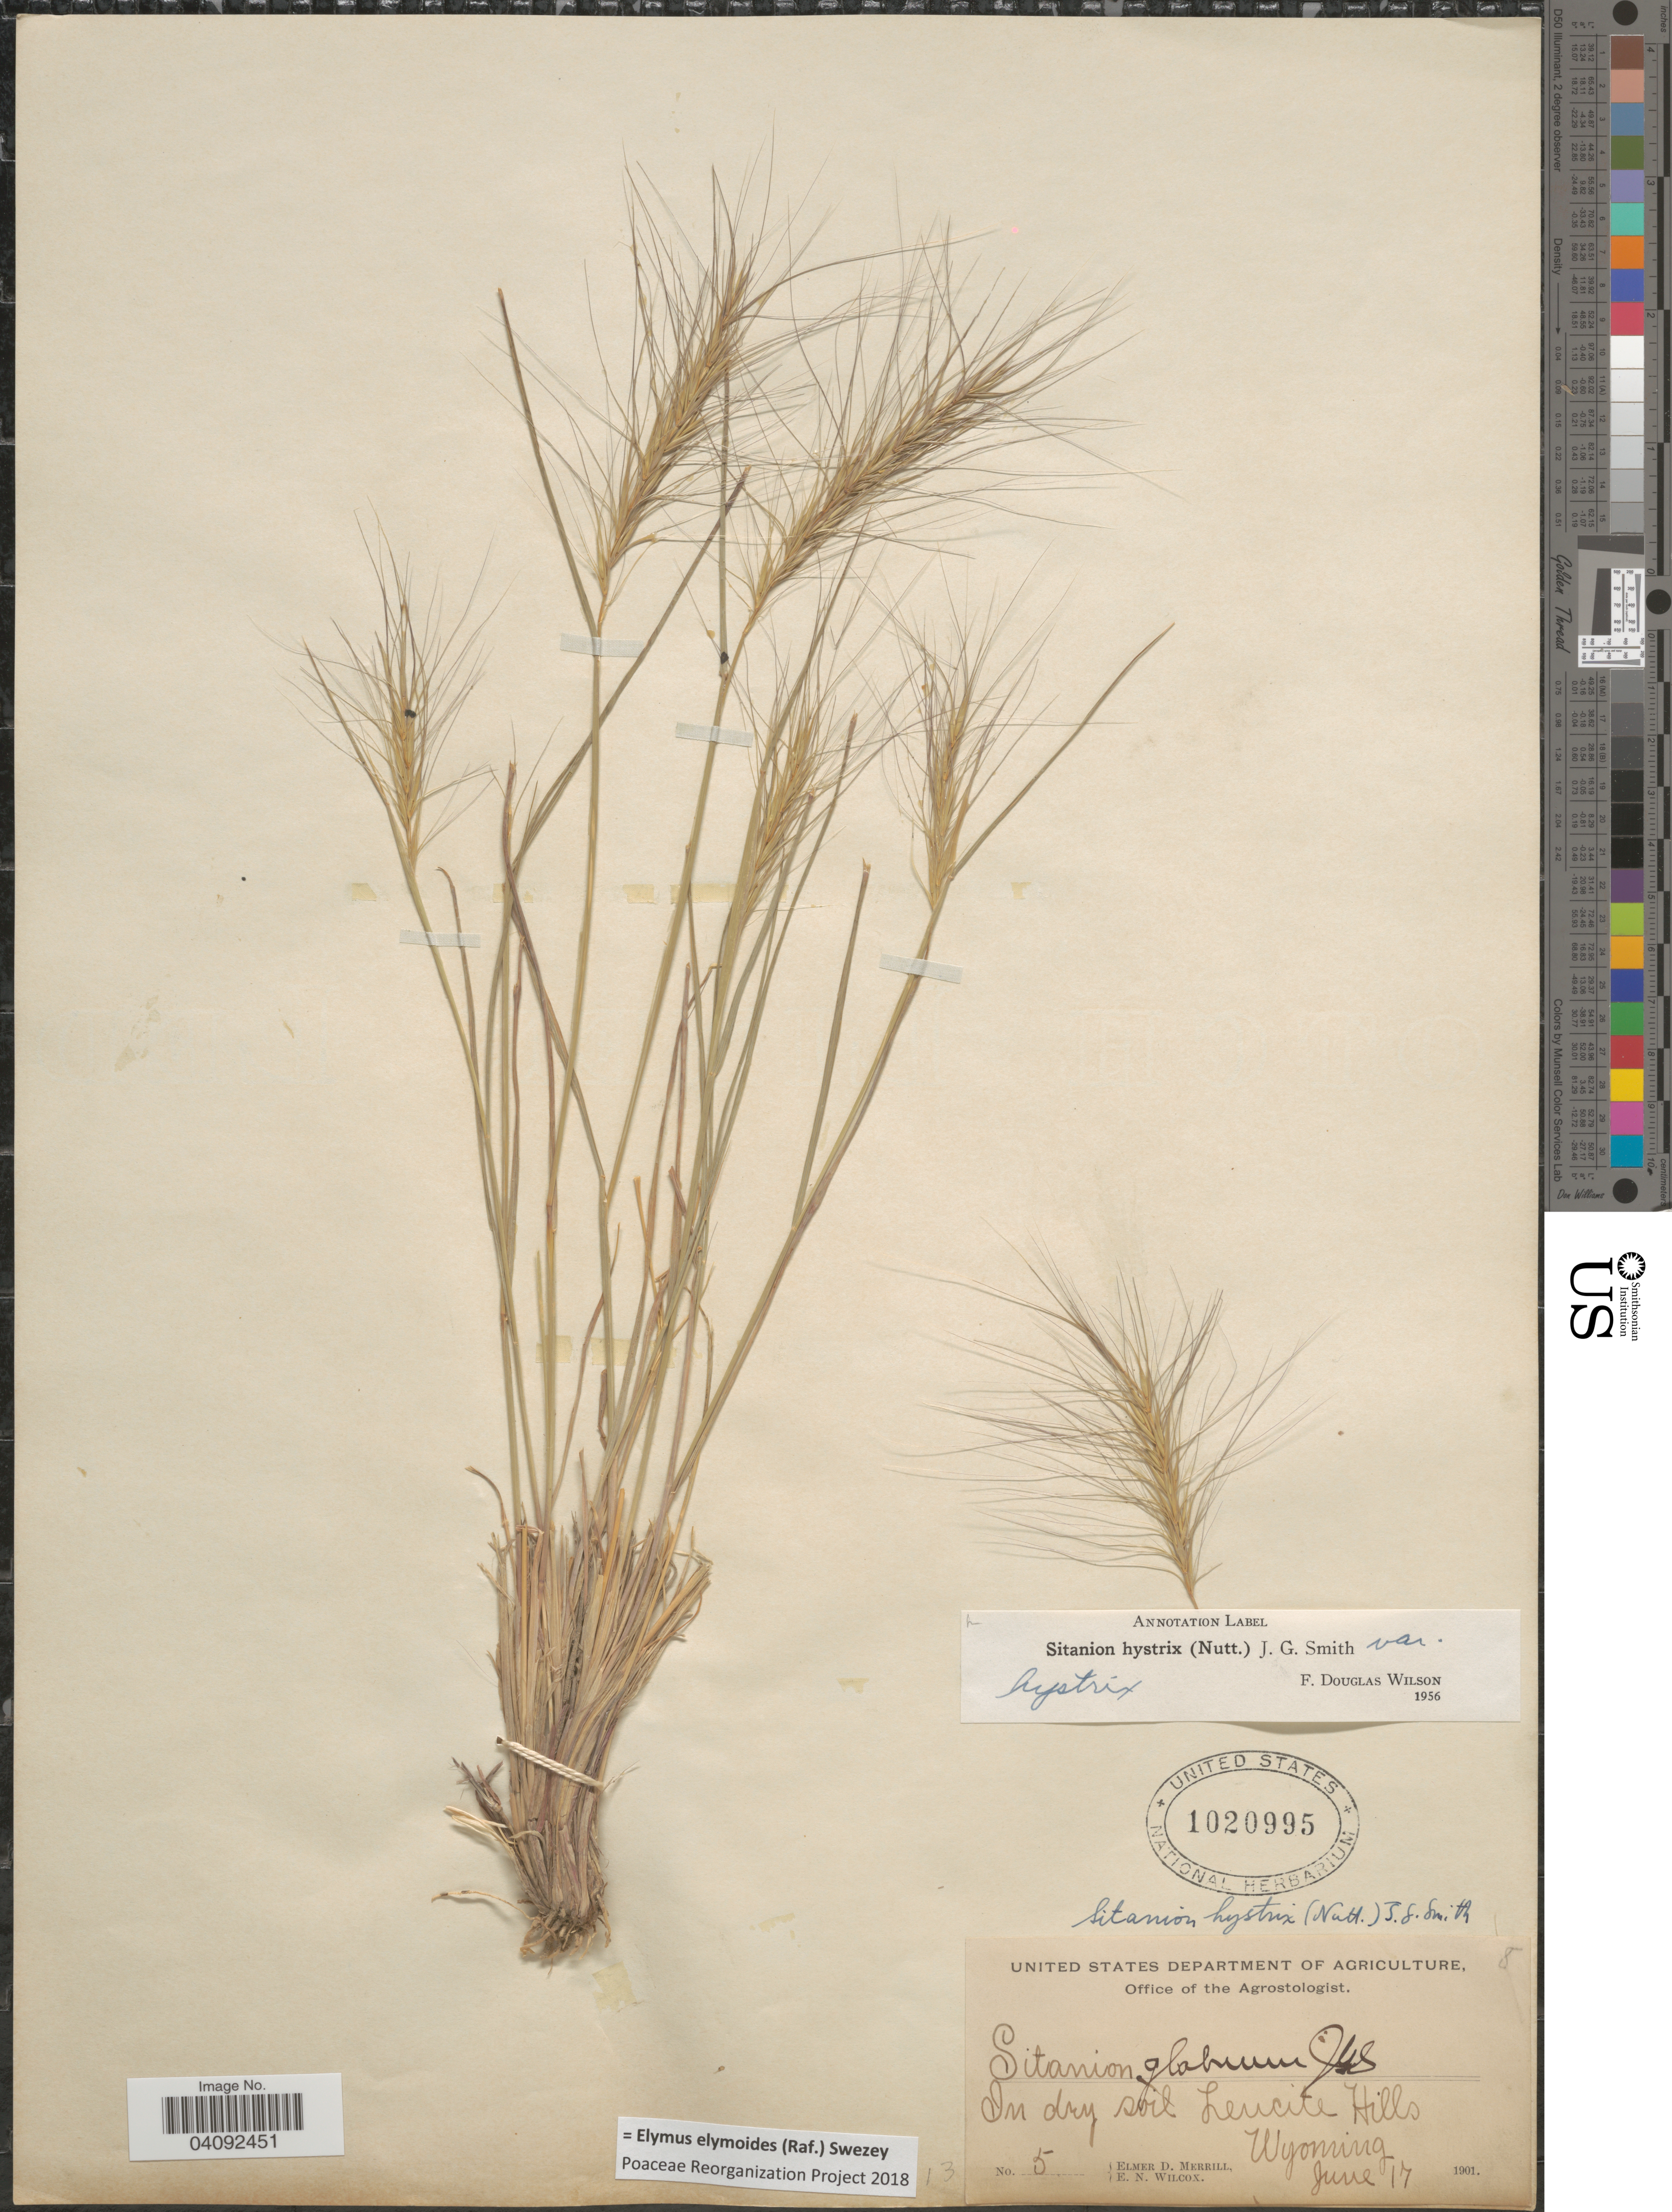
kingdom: Plantae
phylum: Tracheophyta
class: Liliopsida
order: Poales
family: Poaceae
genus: Elymus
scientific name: Elymus elymoides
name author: (Raf.) Swezey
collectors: E. D. Merrill & E. Wilcox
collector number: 5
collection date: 1901-06-17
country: United States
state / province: Wyoming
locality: In dry soil Leucite Hills.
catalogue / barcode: US 1020995